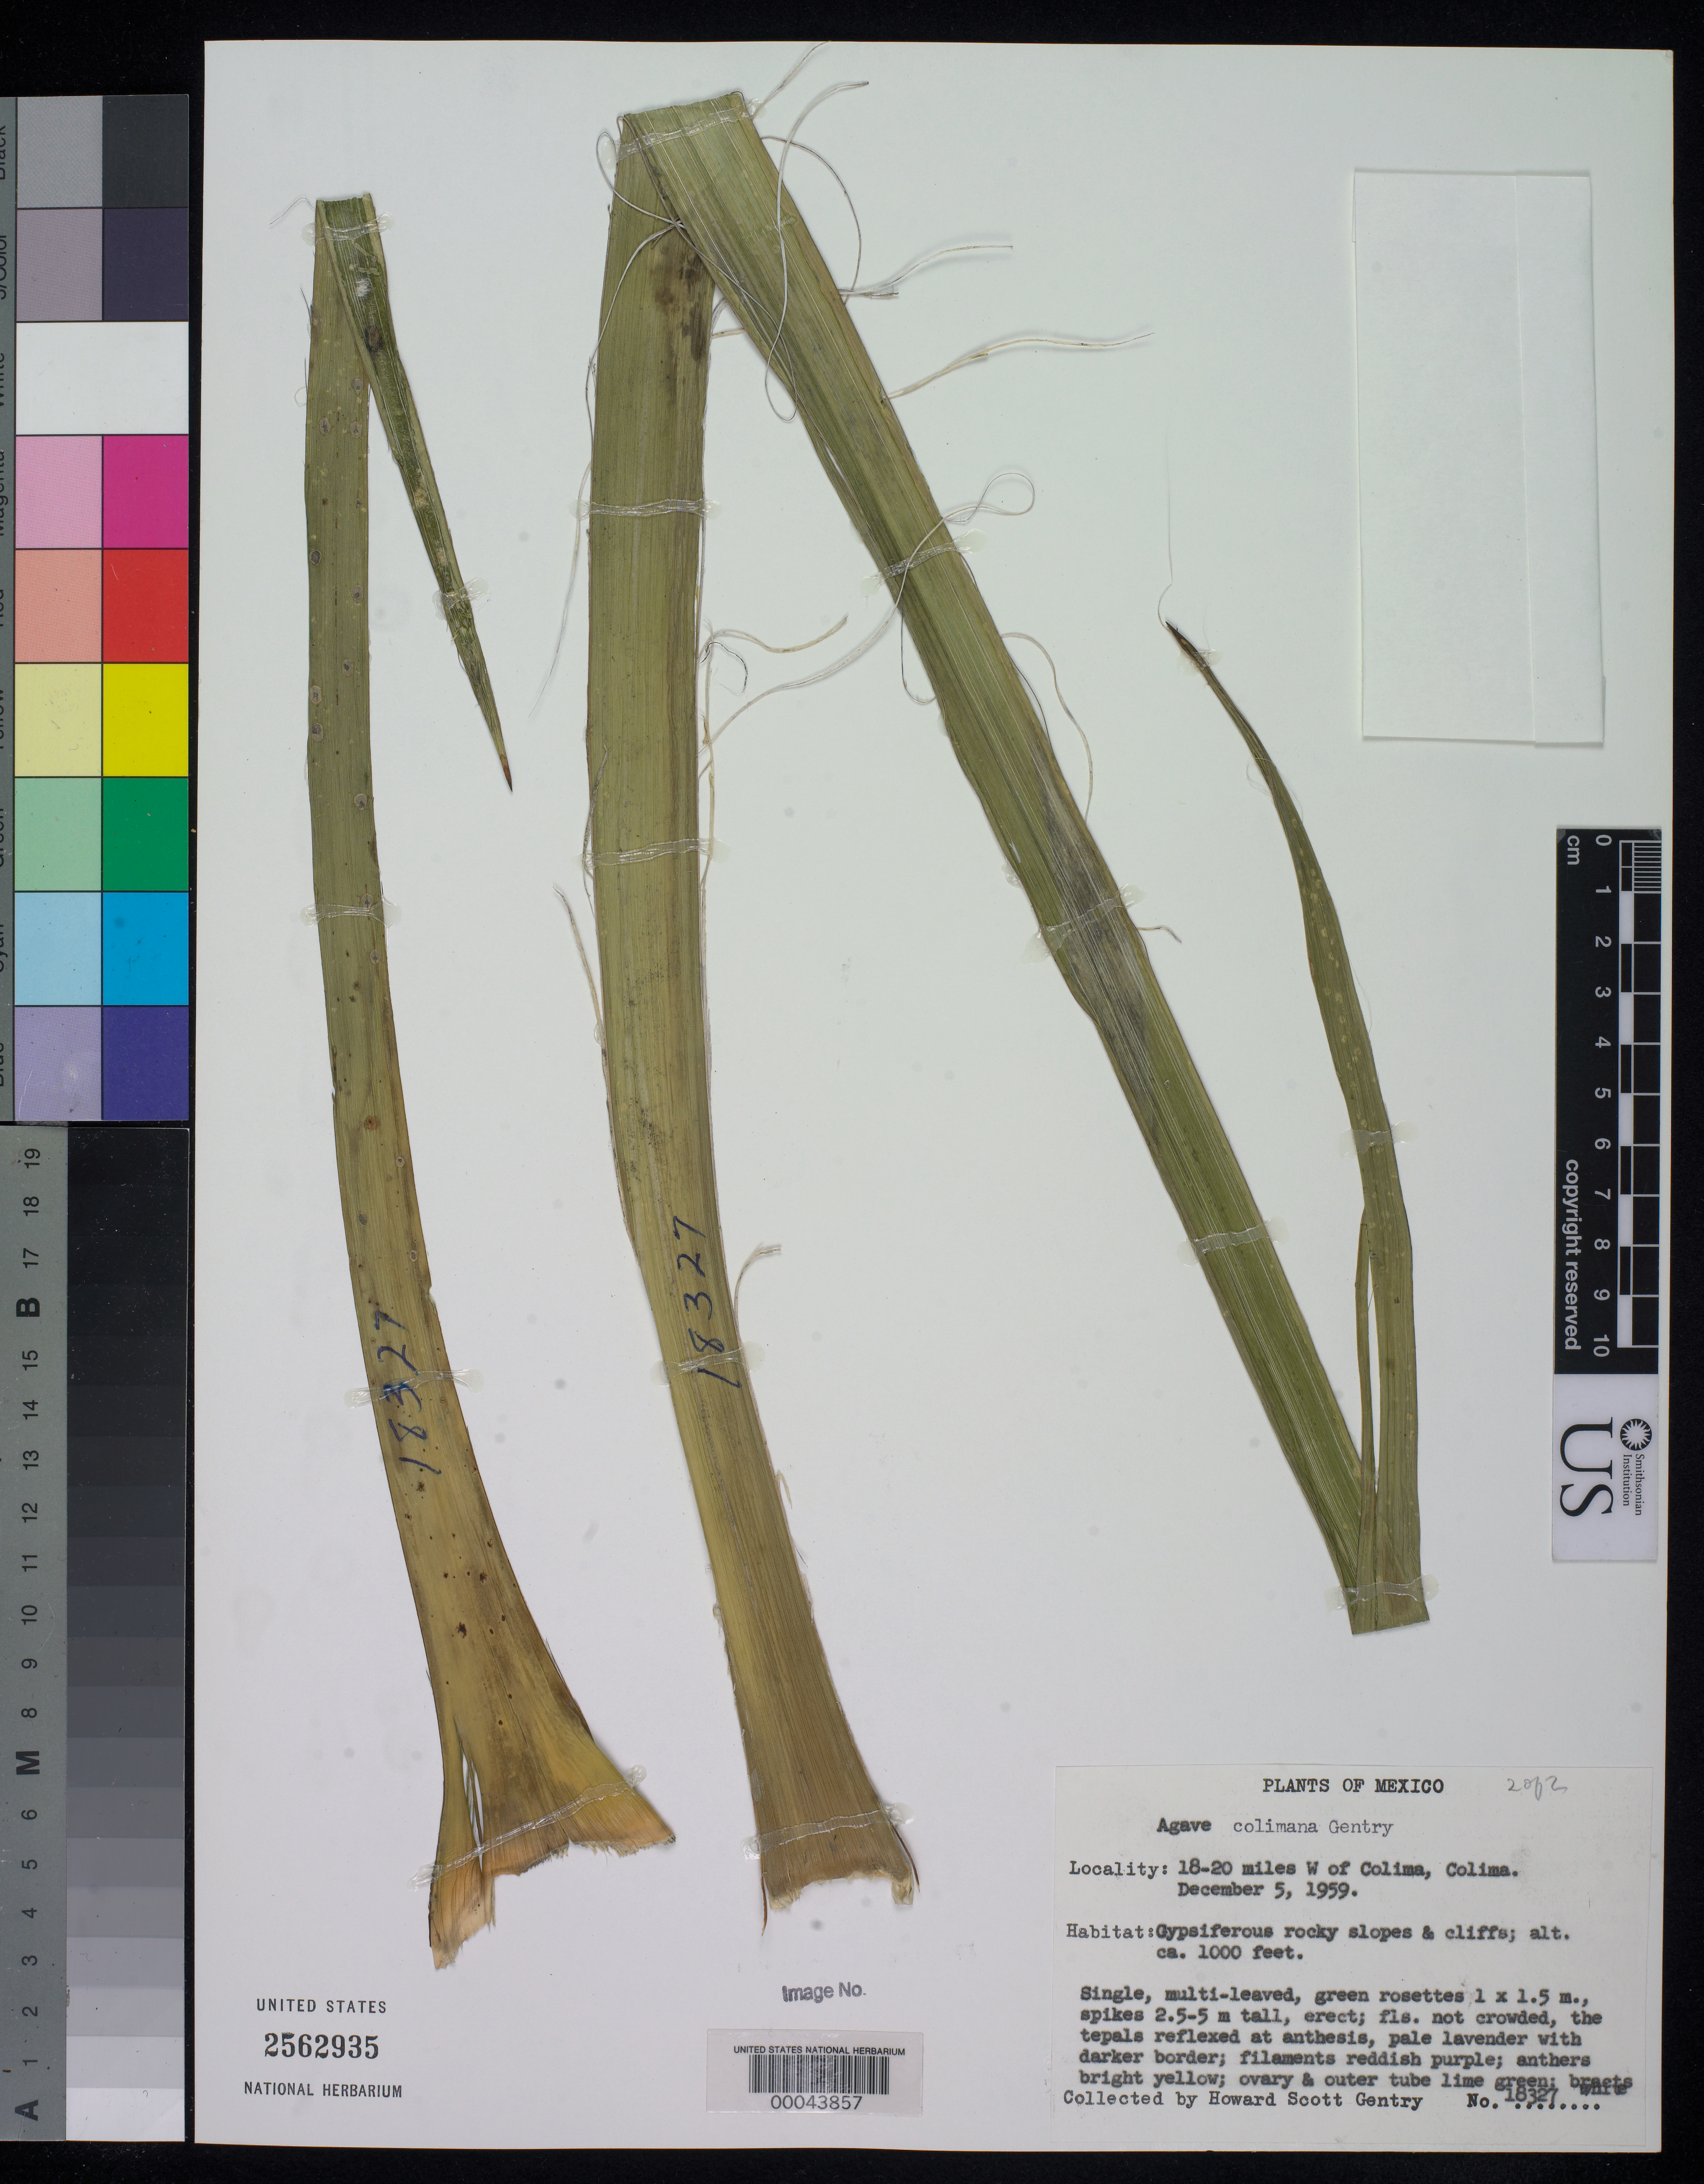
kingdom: Plantae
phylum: Tracheophyta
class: Liliopsida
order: Asparagales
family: Asparagaceae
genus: Agave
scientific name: Agave colimana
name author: Gentry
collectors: H. S. Gentry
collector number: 18327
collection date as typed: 05 Dec 1959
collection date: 1959-12-05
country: Mexico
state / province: Colima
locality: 18-20 mi W of Colima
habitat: Gypsiferous rocky slopes & cliffs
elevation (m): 305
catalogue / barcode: US 2562935